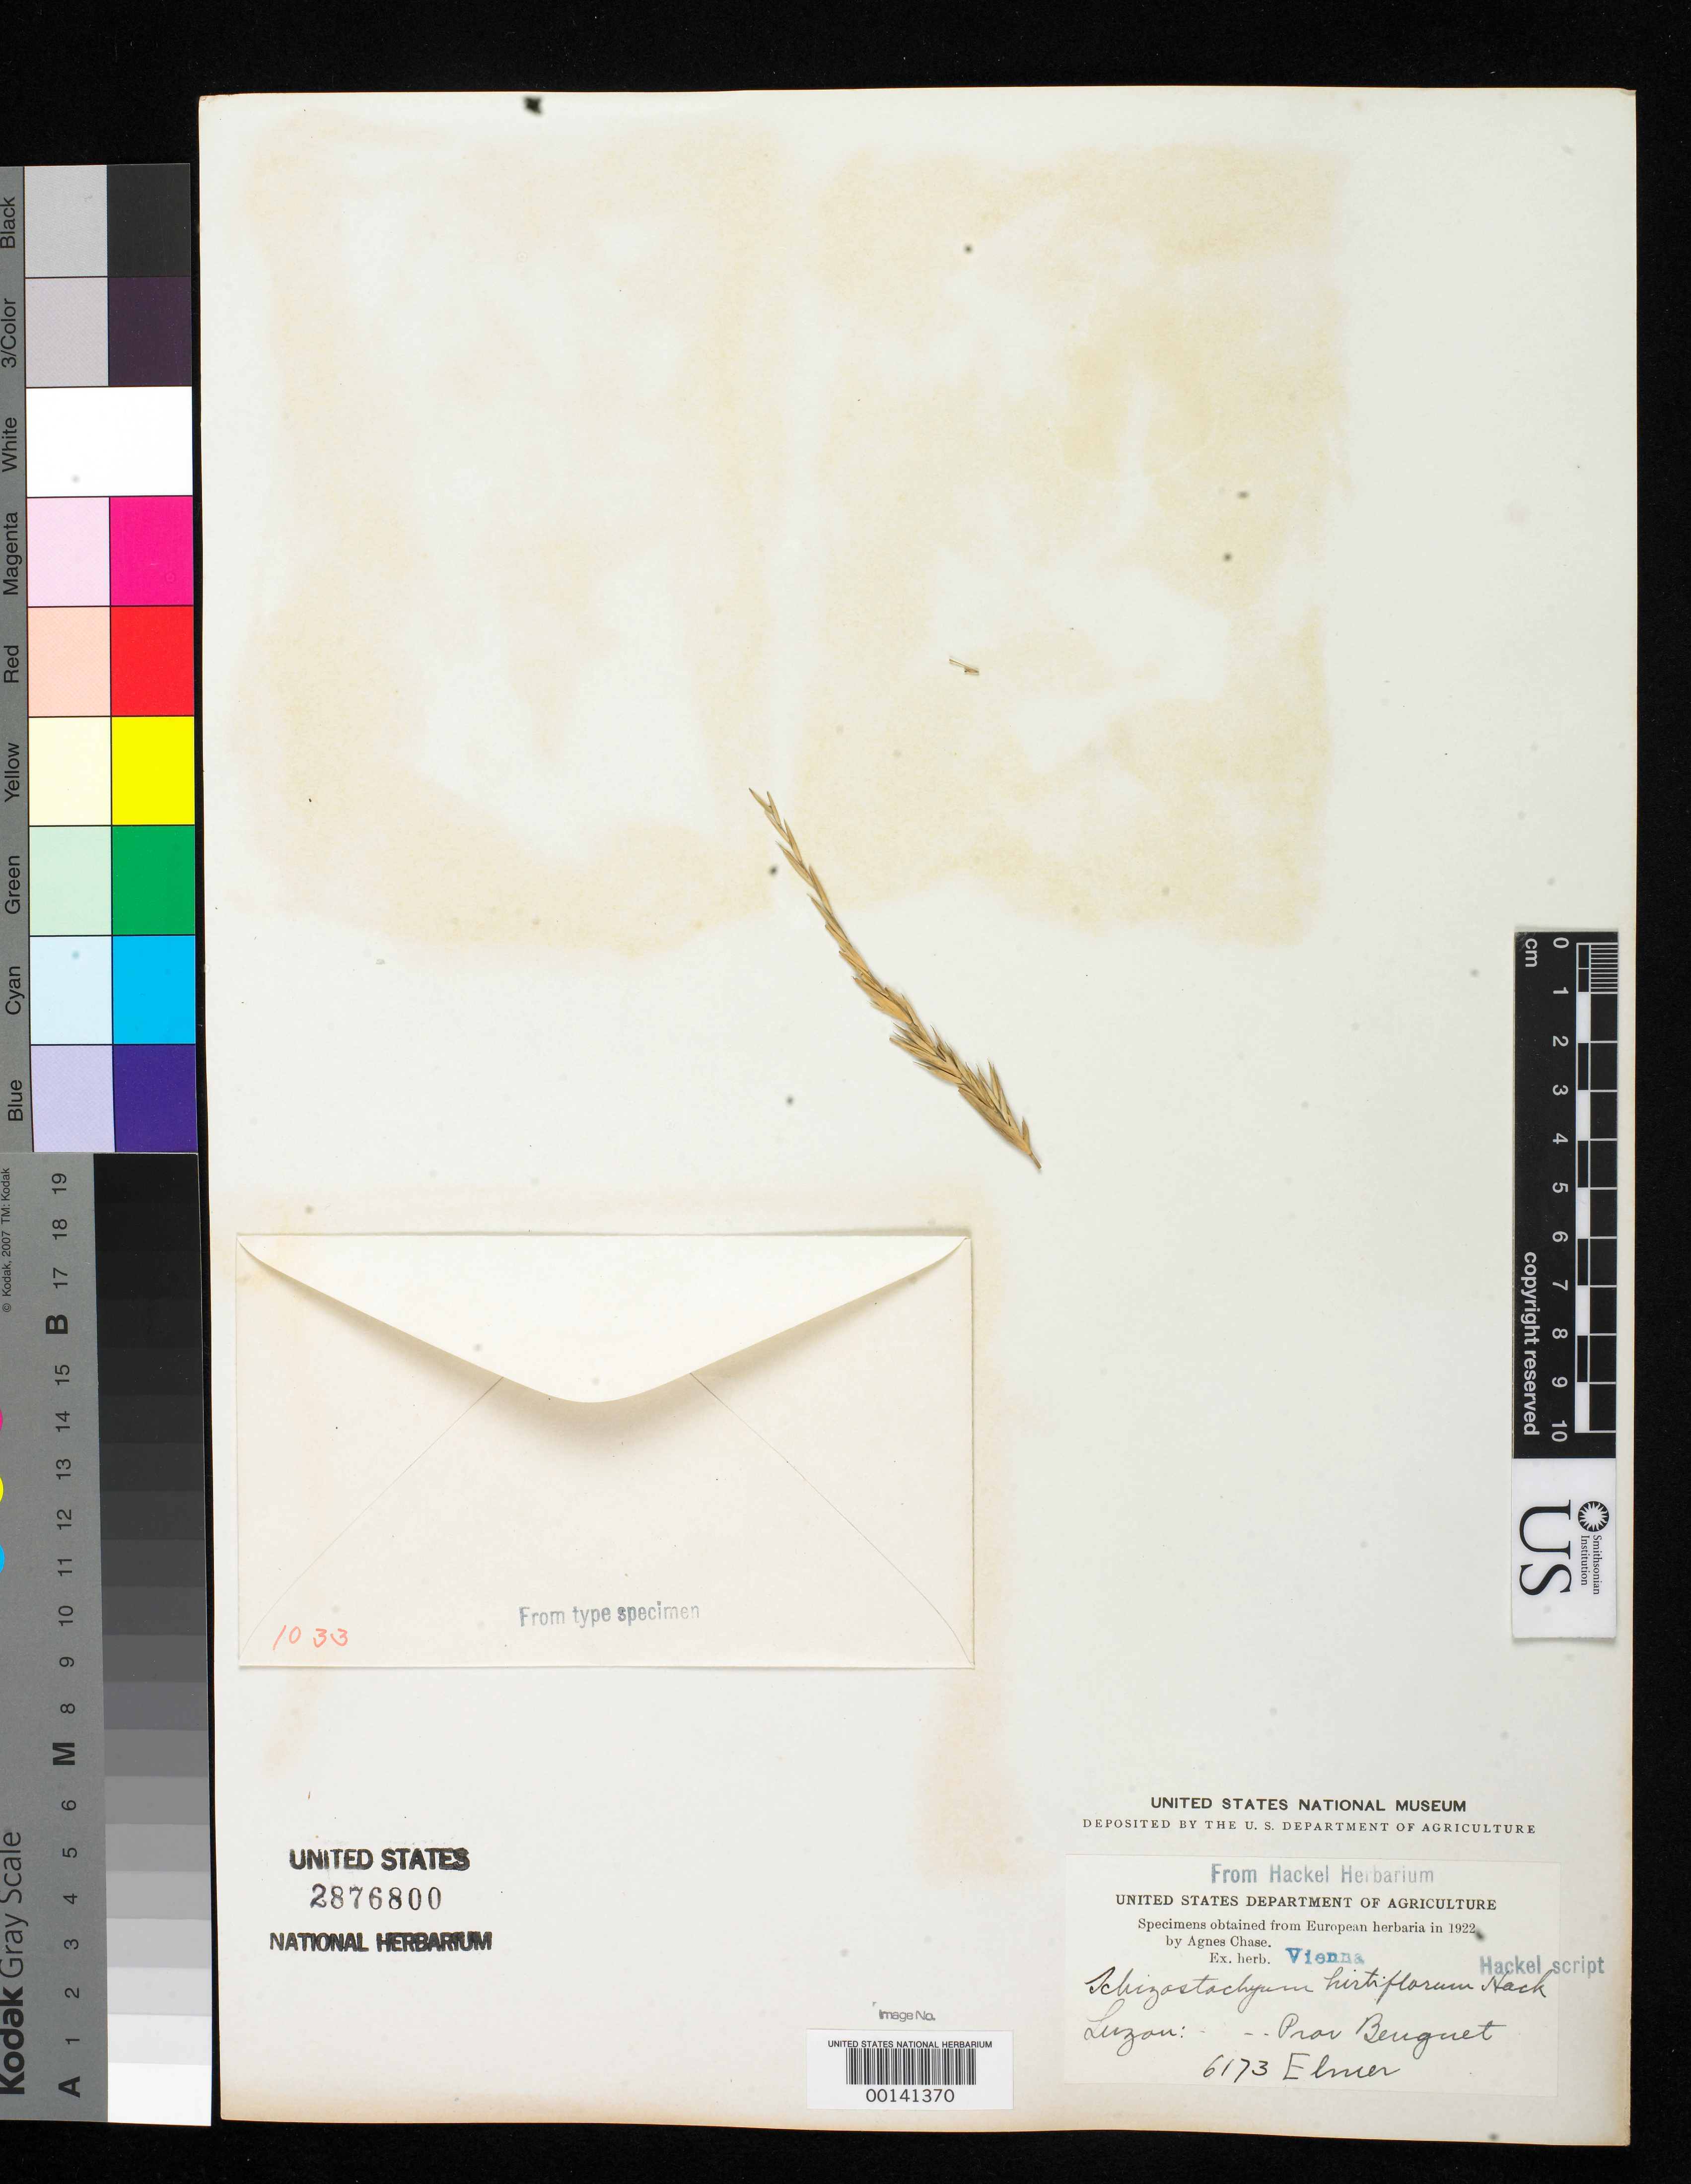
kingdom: Plantae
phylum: Tracheophyta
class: Liliopsida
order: Poales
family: Poaceae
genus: Schizostachyum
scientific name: Schizostachyum hirtiflorum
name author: Hack.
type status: Type Collection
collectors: A. D. E. Elmer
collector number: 6173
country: Philippines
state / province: Cordillera (Administrative Region)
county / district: Benguet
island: Luzon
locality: Near Sablan.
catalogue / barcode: US 2876800